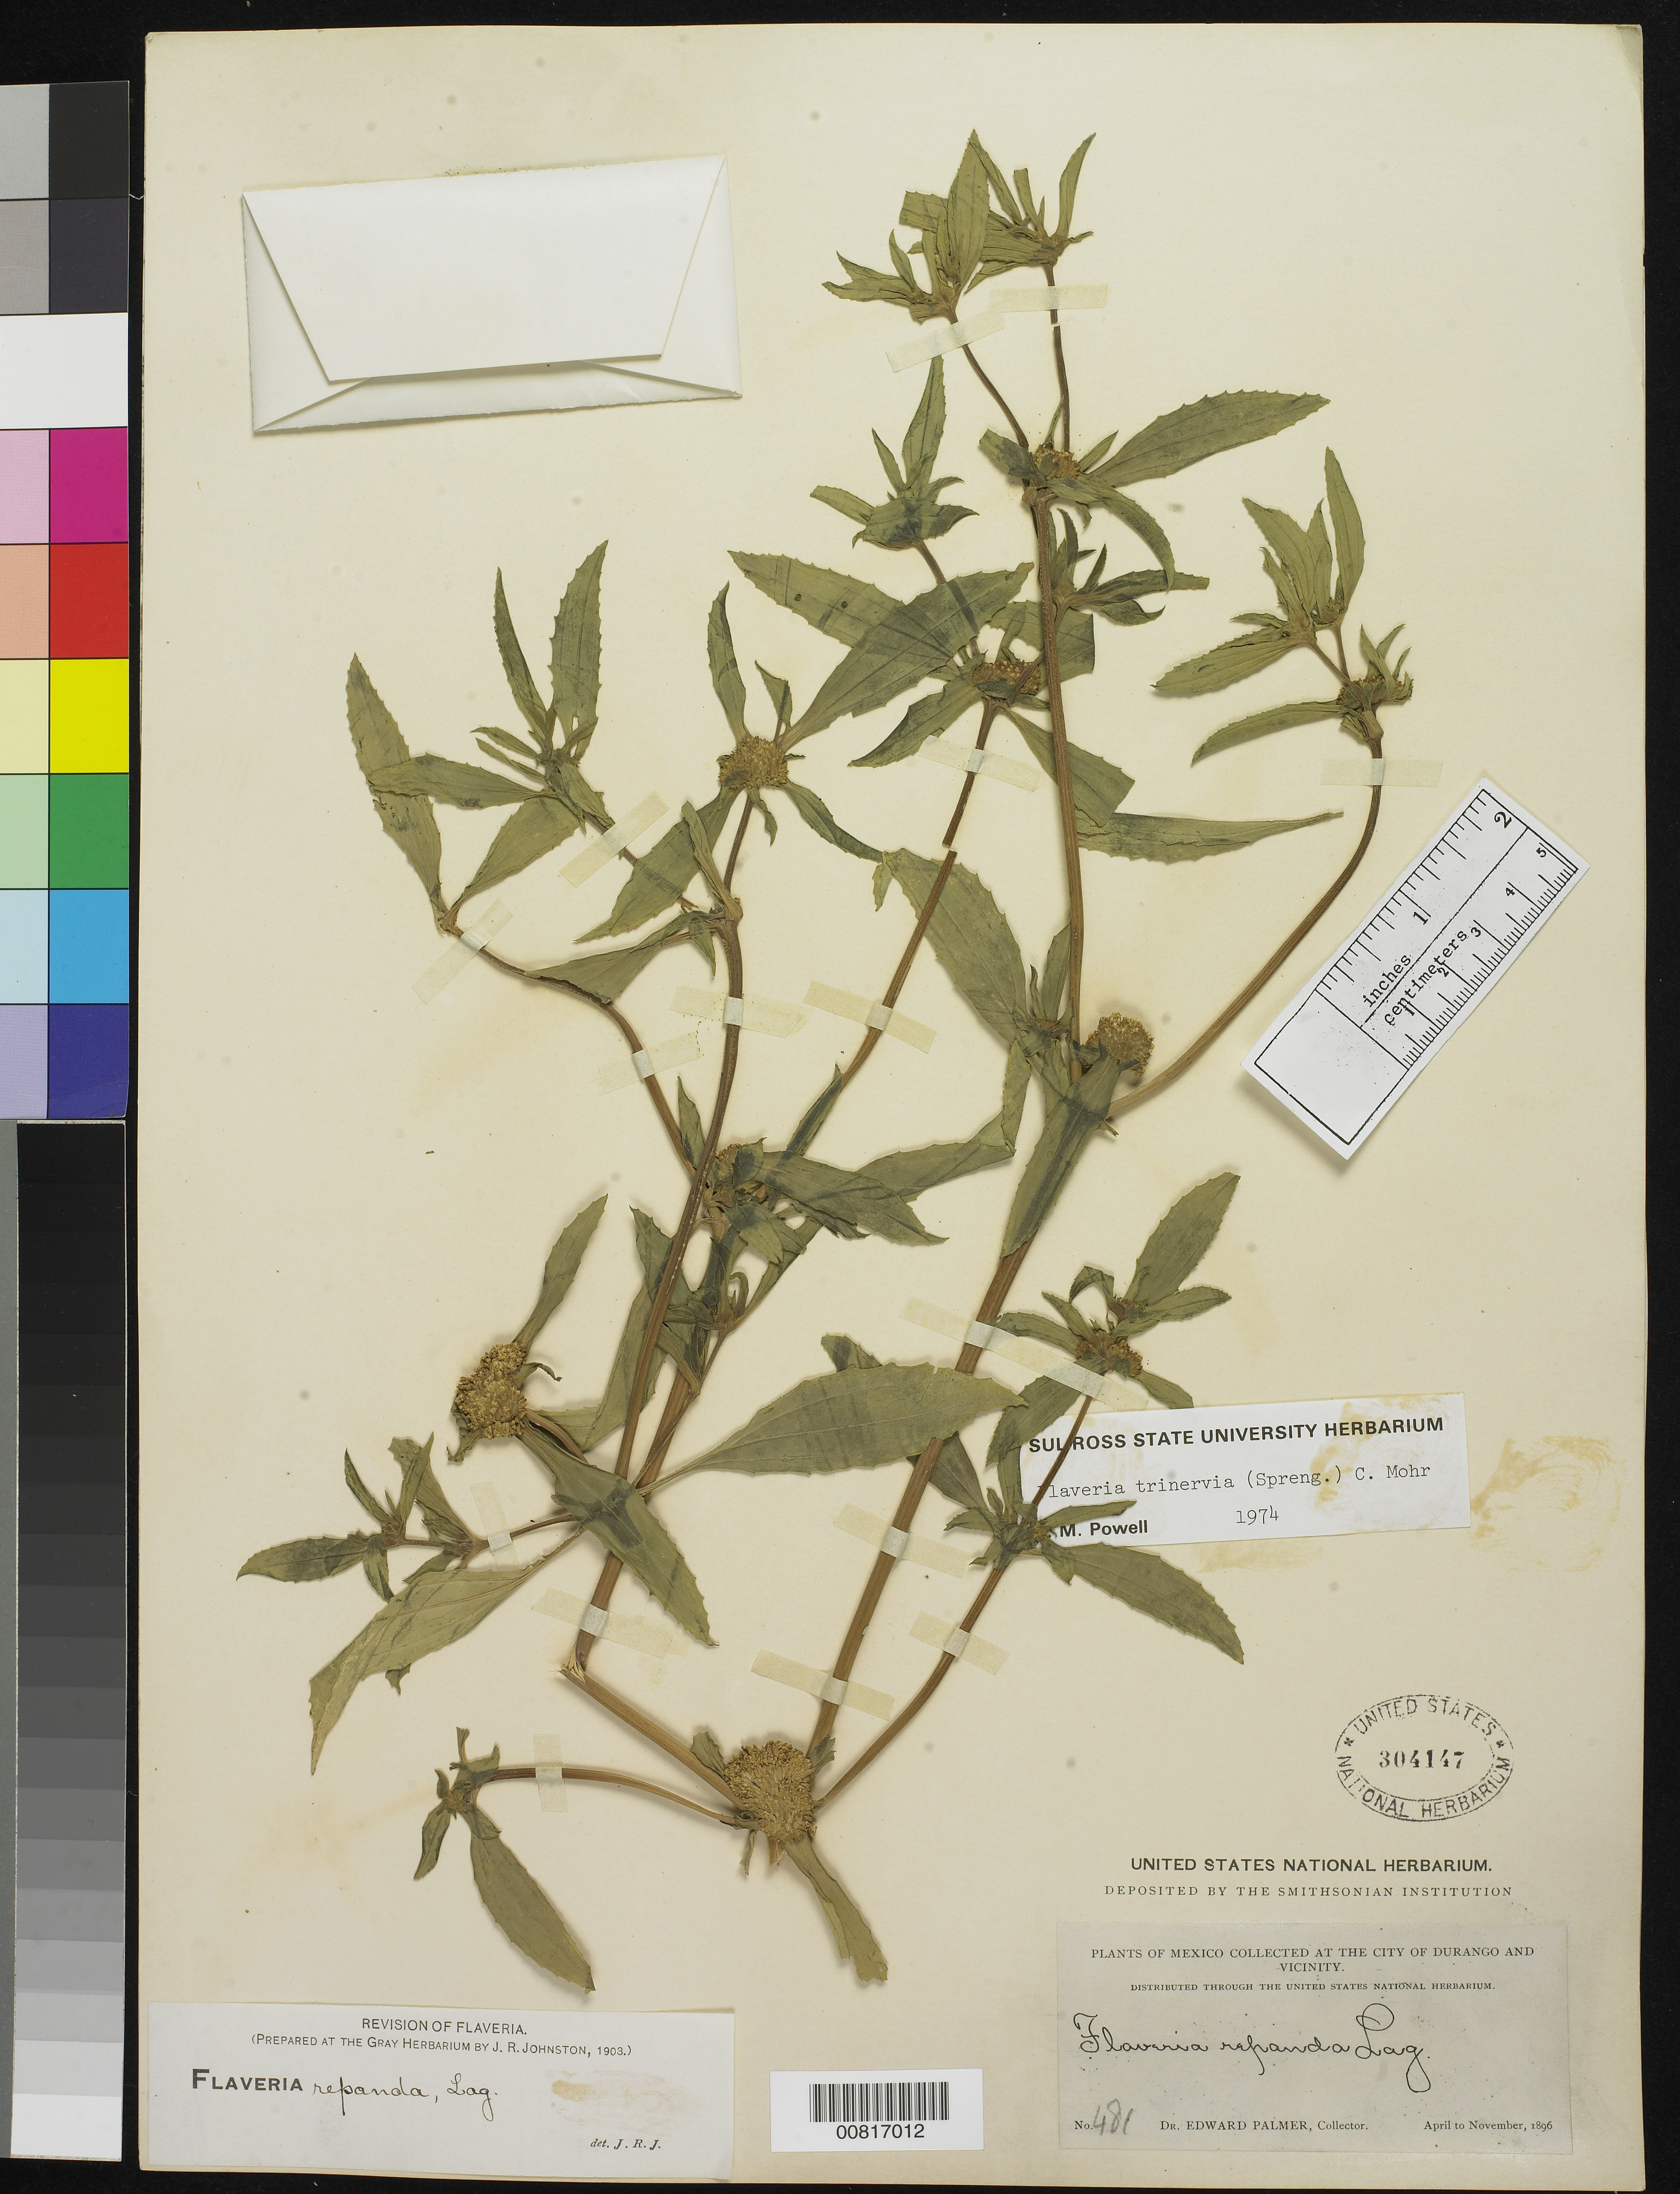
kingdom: Plantae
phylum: Tracheophyta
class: Magnoliopsida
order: Asterales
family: Asteraceae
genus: Flaveria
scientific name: Flaveria trinervia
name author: (Spreng.) C. Mohr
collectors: E. Palmer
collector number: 481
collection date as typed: Apr 1896 to -- Nov 1896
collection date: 1896-04/1896-11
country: Mexico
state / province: Durango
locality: City of Durango and vicinity.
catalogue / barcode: US 304147